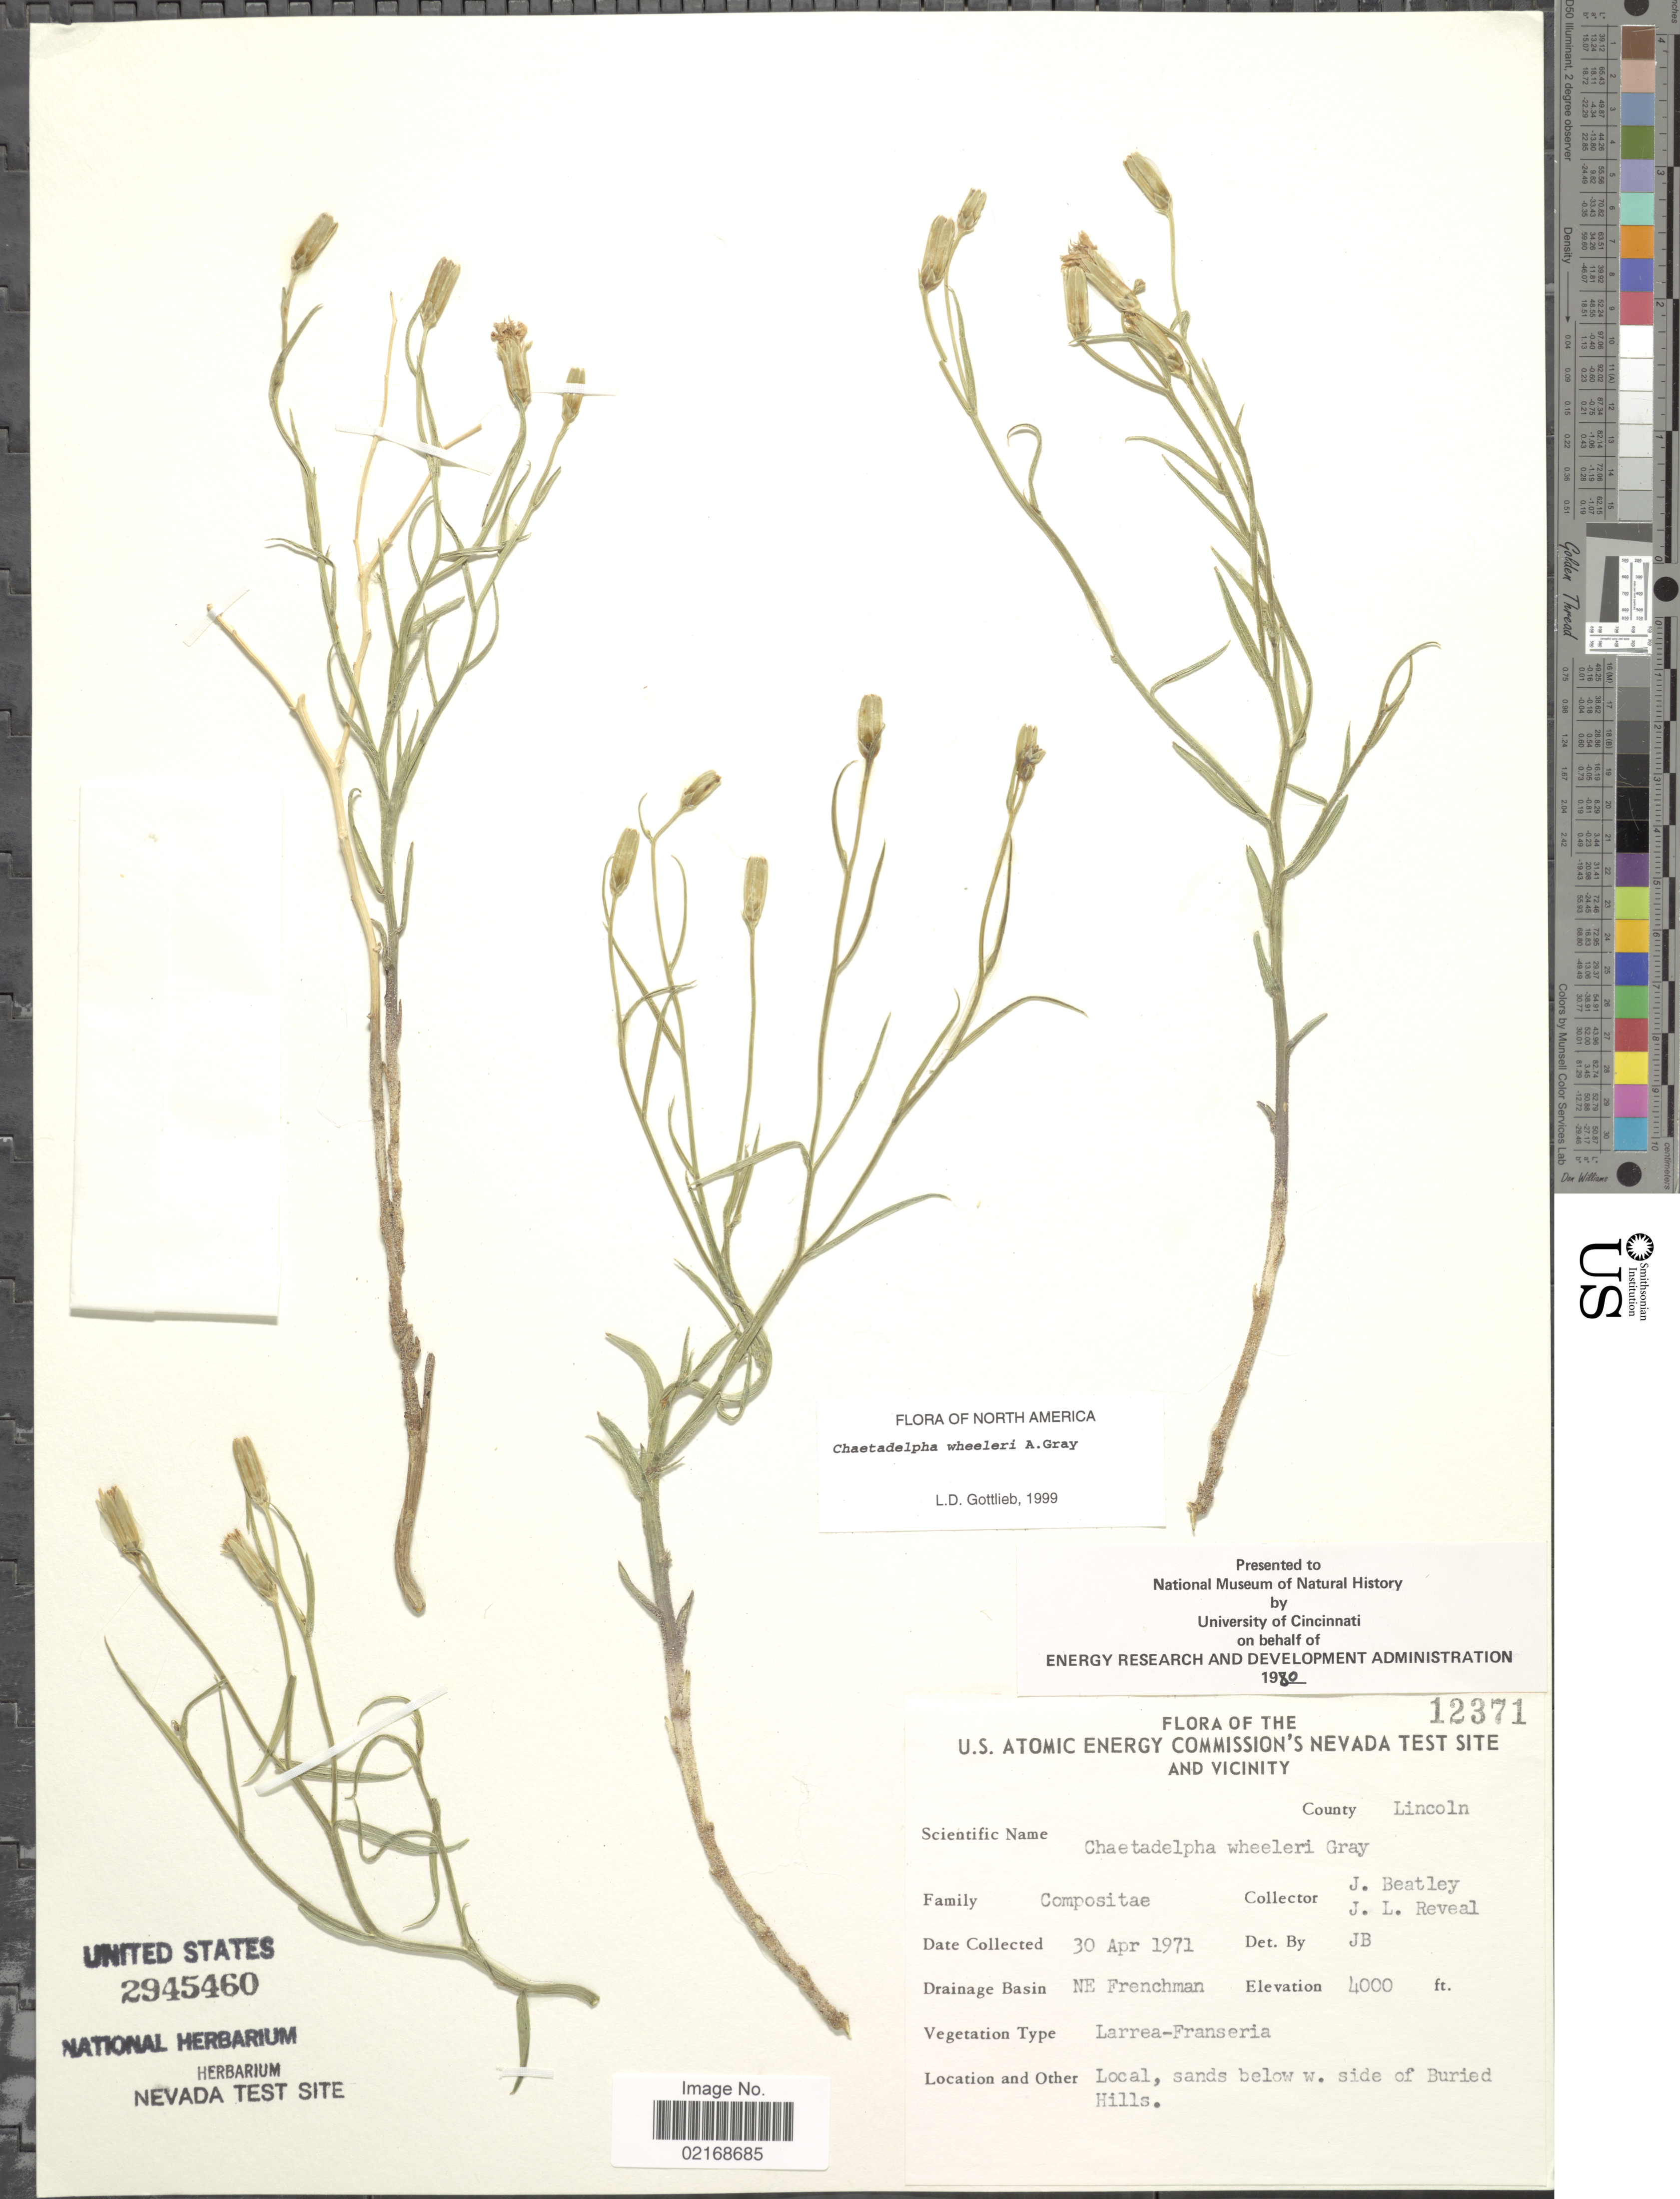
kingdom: Plantae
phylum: Tracheophyta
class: Magnoliopsida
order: Asterales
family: Asteraceae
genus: Chaetadelpha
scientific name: Chaetadelpha wheeleri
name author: A. Gray ex S. Watson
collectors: J. C. Beatley & J. L. Reveal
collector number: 12371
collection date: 1971-04-30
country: United States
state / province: Nevada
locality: U.S. Atomic Energy Commission's Nevada Test Site and Vicinity, Drainage Basin: NE Frenchman, Local, sands below w. side of Buried Hills, County: Lincoln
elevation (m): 1219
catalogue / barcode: US 2945460